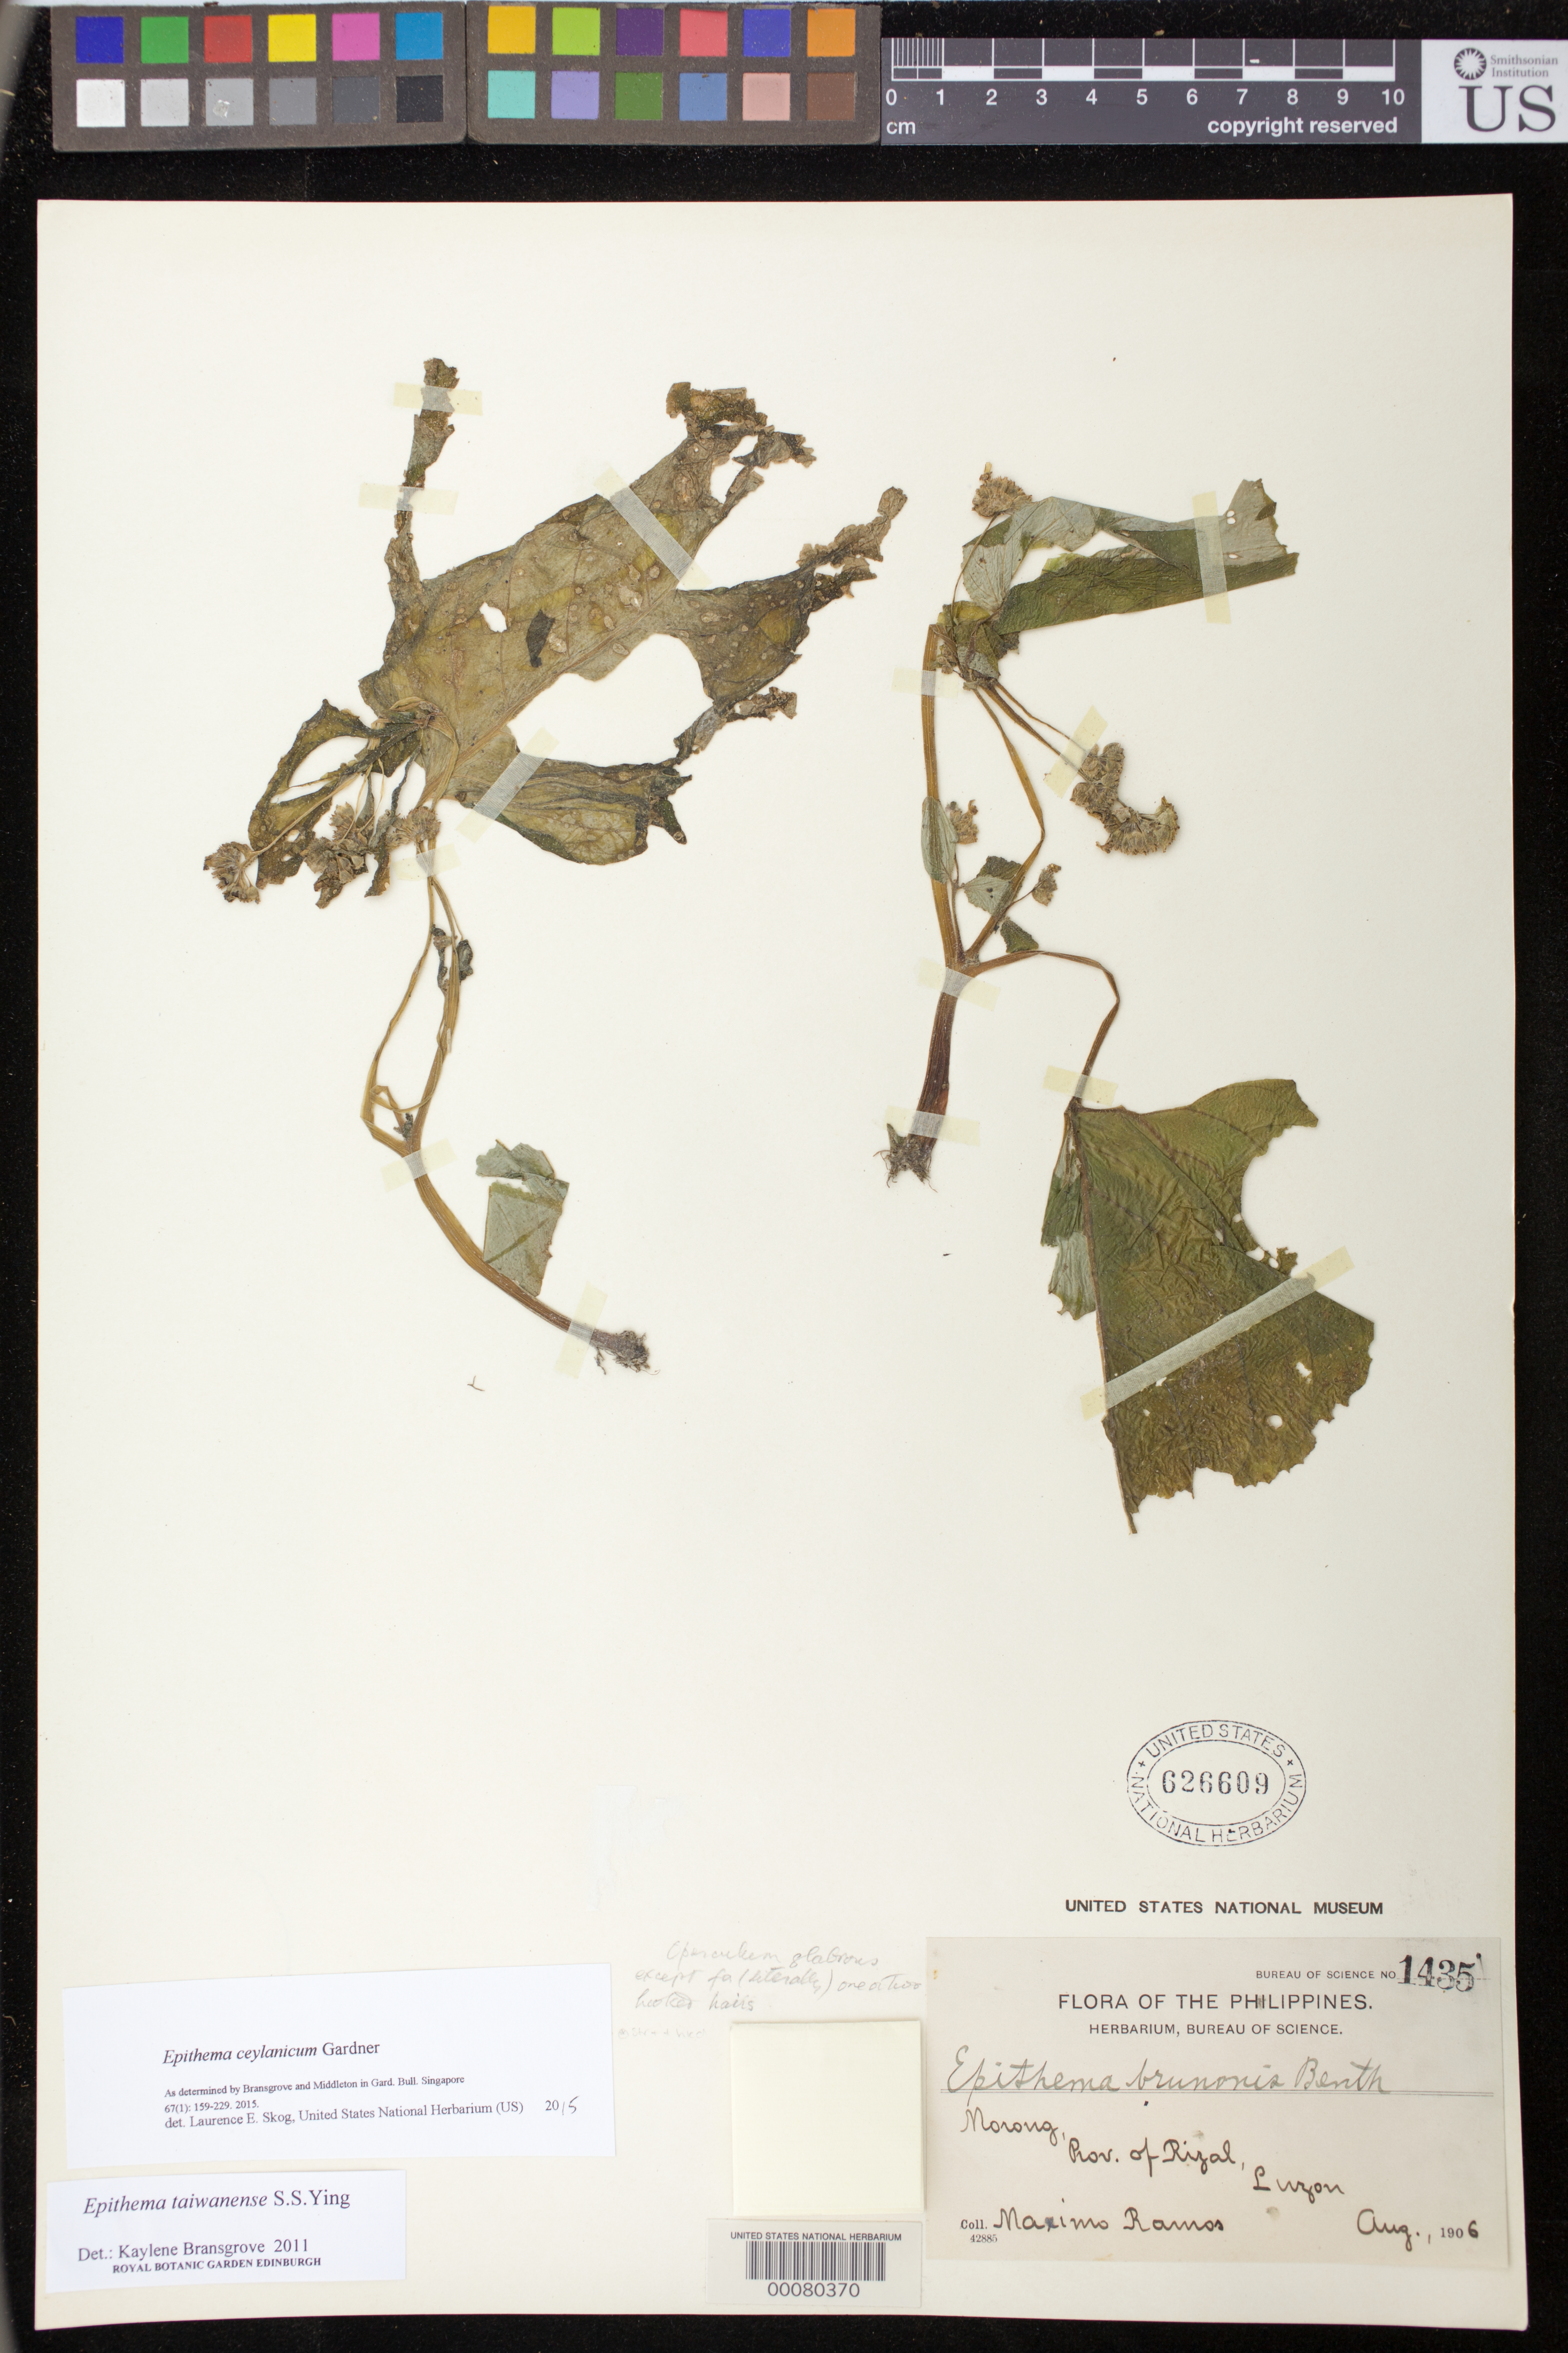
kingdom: Plantae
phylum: Tracheophyta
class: Magnoliopsida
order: Lamiales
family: Gesneriaceae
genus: Epithema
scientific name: Epithema ceylanicum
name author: Wight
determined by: Skog, Laurence E.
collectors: M. Ramos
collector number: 1435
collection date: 1906-08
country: Philippines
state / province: Calabarzon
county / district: Rizal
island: Luzon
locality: Morong. Luzon.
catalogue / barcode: US 626609